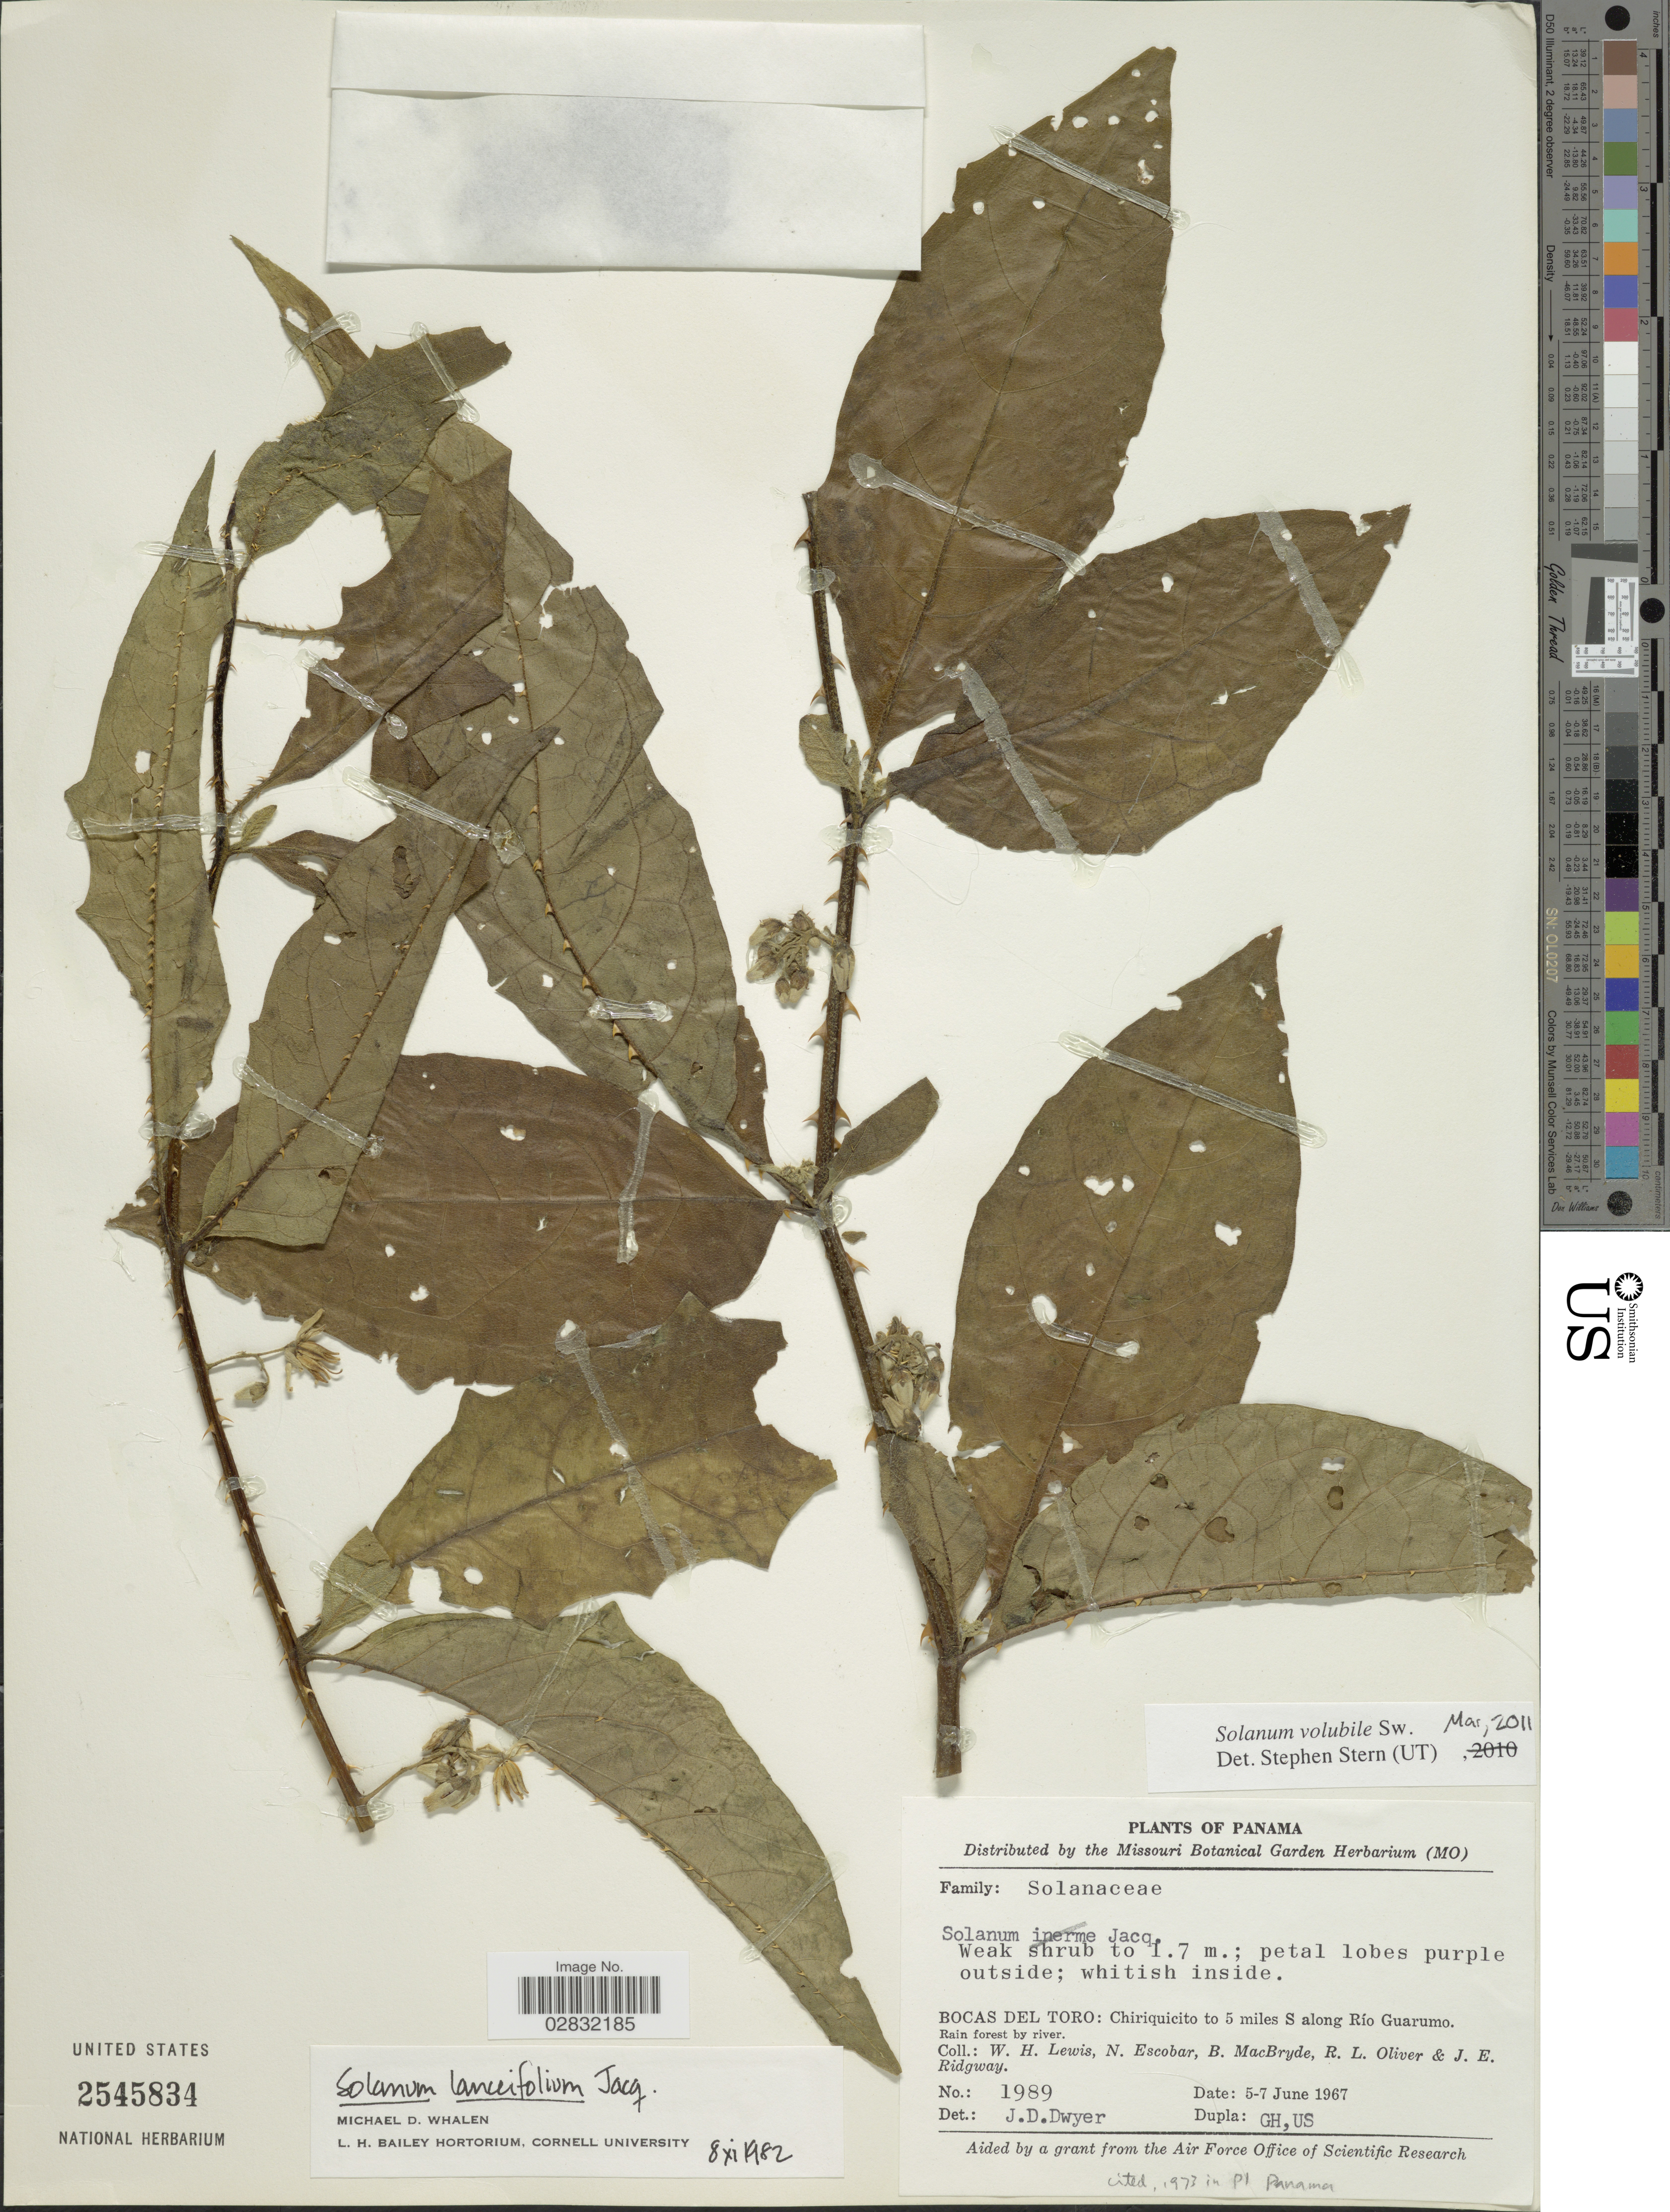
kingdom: Plantae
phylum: Tracheophyta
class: Magnoliopsida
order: Solanales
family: Solanaceae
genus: Solanum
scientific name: Solanum volubile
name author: Sw.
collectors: W. H. Lewis, N. Escobar, B. MacBryde, R. Oliver & J. Ridgway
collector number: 1989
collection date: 1967-06-05/1967-06-07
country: Panama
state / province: Bocas del Toro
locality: Bocas Del Toro: Chiriquicito to 5 miles S along Río Guarumo, Rain forest by river.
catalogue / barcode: US 2545834